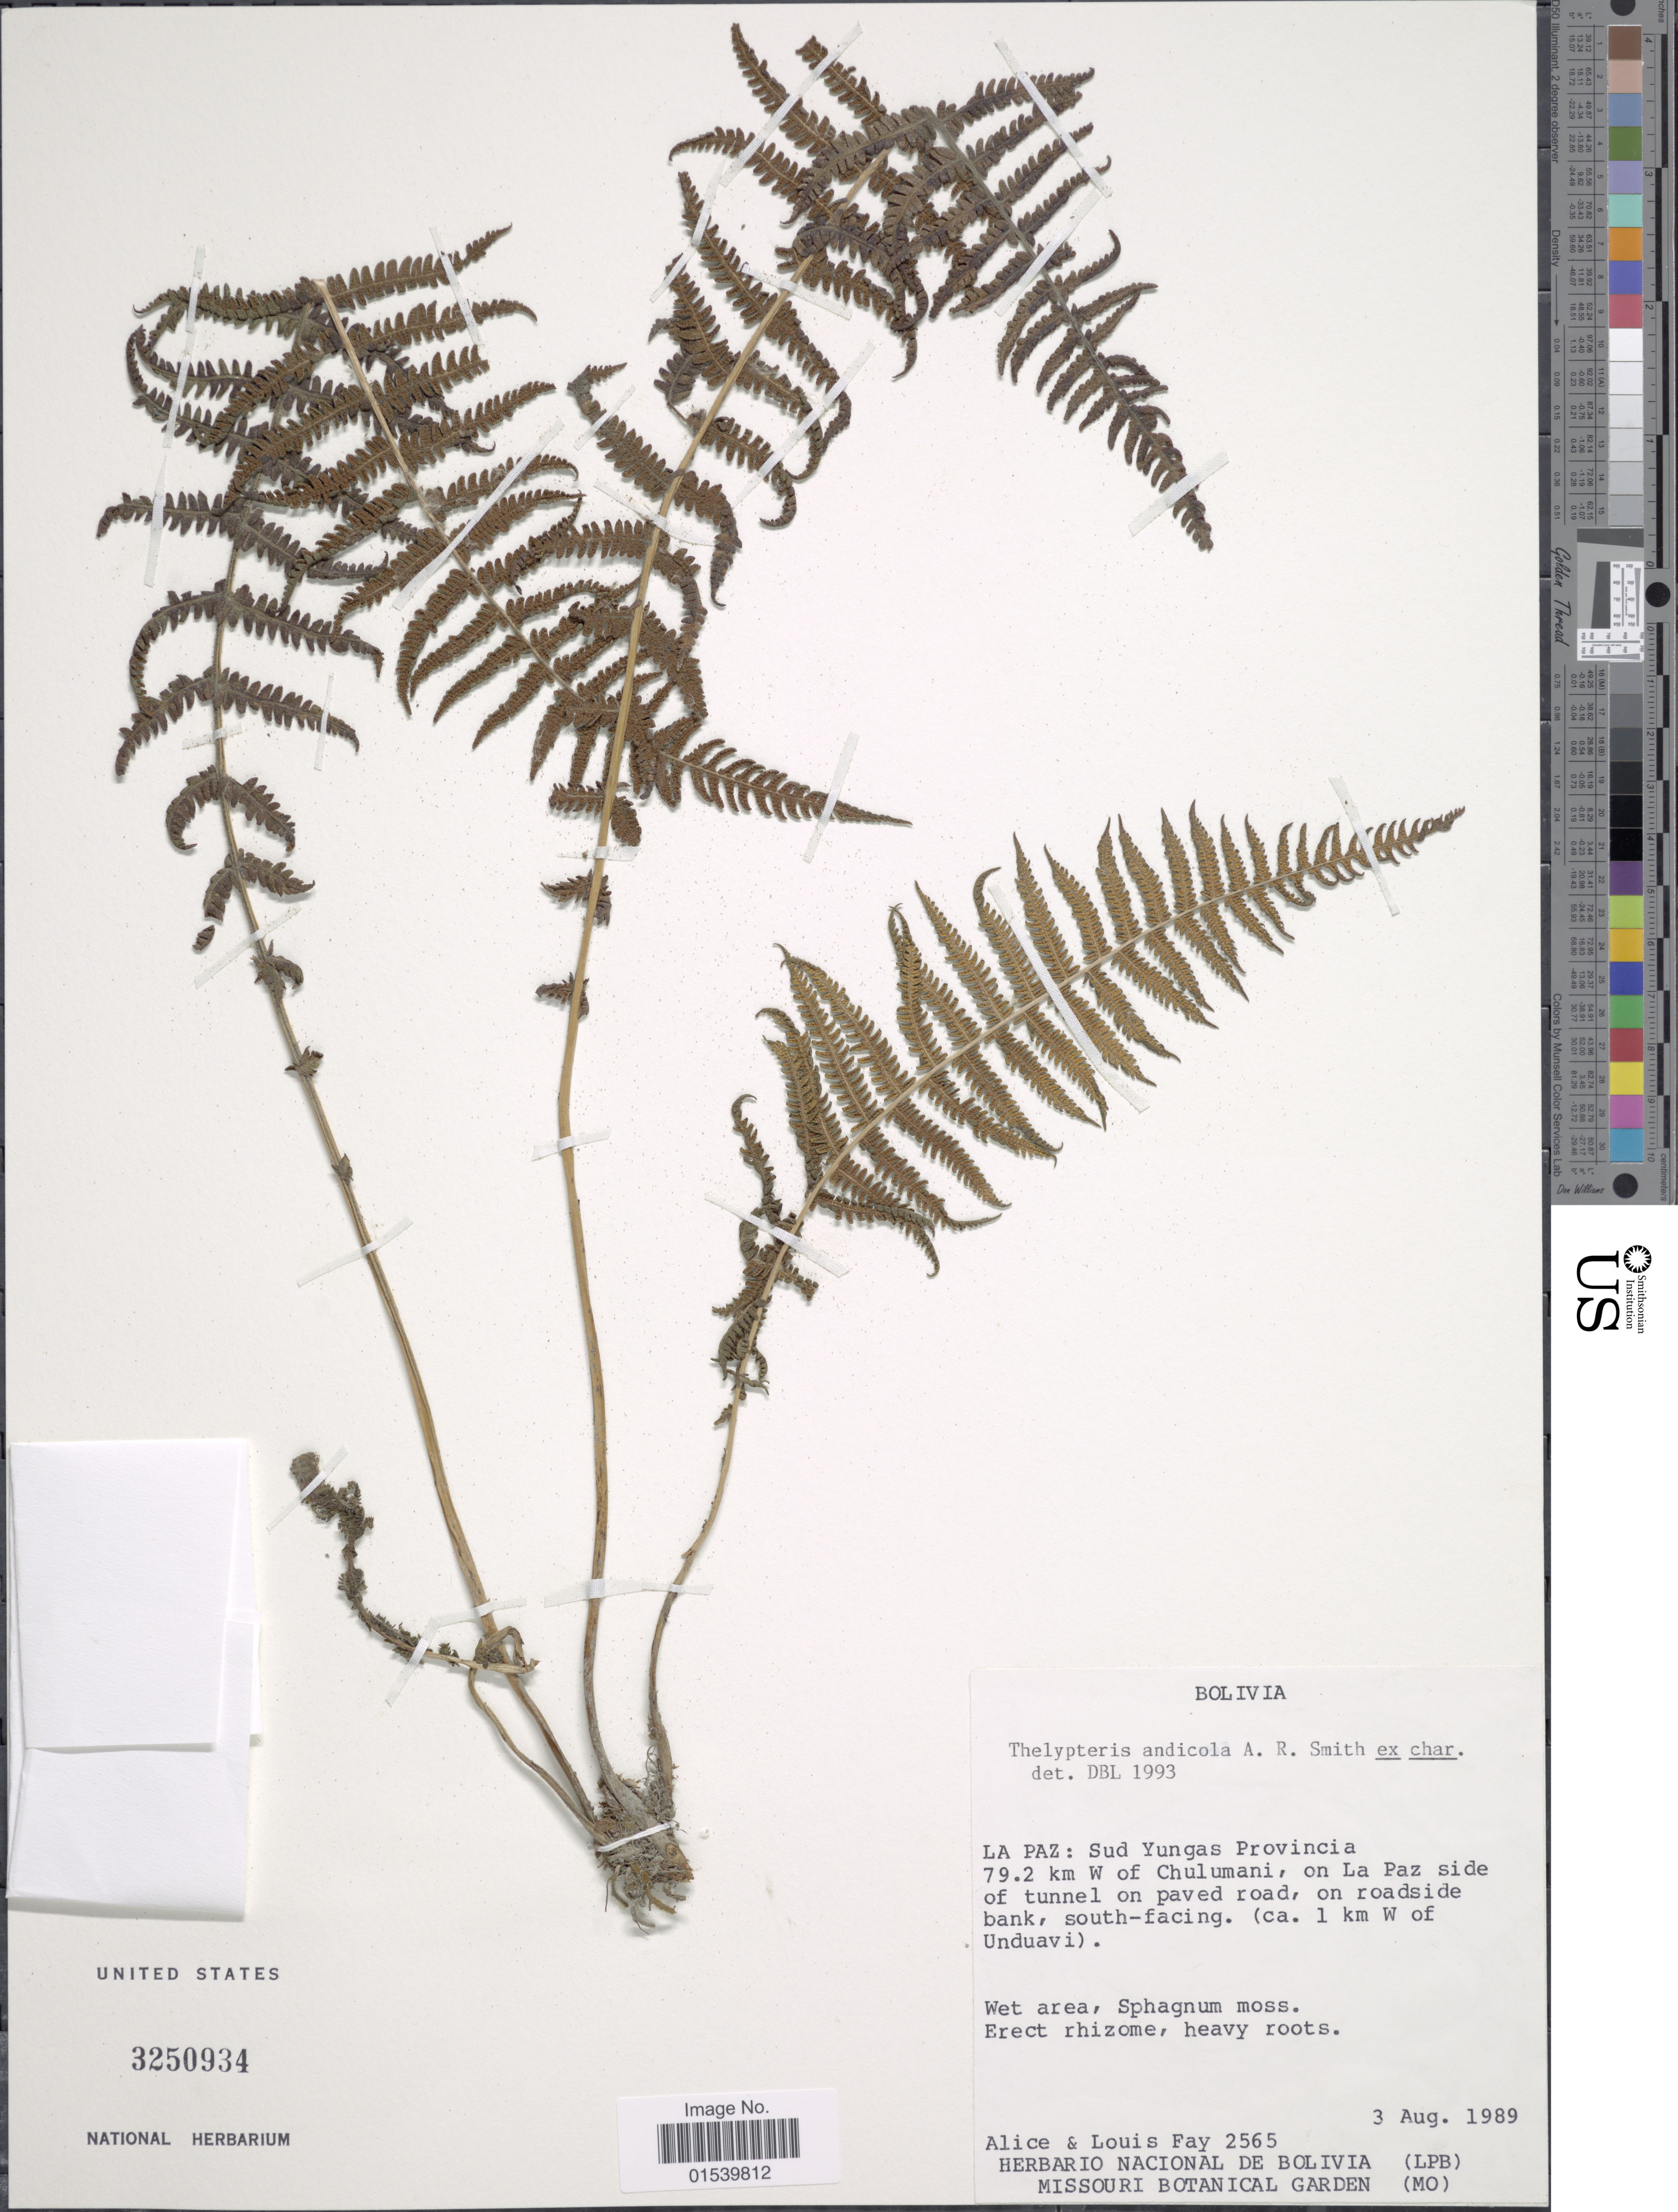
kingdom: Plantae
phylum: Tracheophyta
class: Polypodiopsida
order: Polypodiales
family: Thelypteridaceae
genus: Amauropelta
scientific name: Amauropelta andicola (A.R. Sm.) comb. nov., ined. 2015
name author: (A.R. Sm.)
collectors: A. Fay & L. Fay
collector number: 2565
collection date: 1989-08-03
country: Bolivia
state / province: La Paz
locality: Sud Yungas Provincia 79.2 km W of Chulumani, on La Paz side of tunnel on paved road, on roadside bank, south-facing (ca. 1 km W of Unduavi)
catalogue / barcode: US 3250934